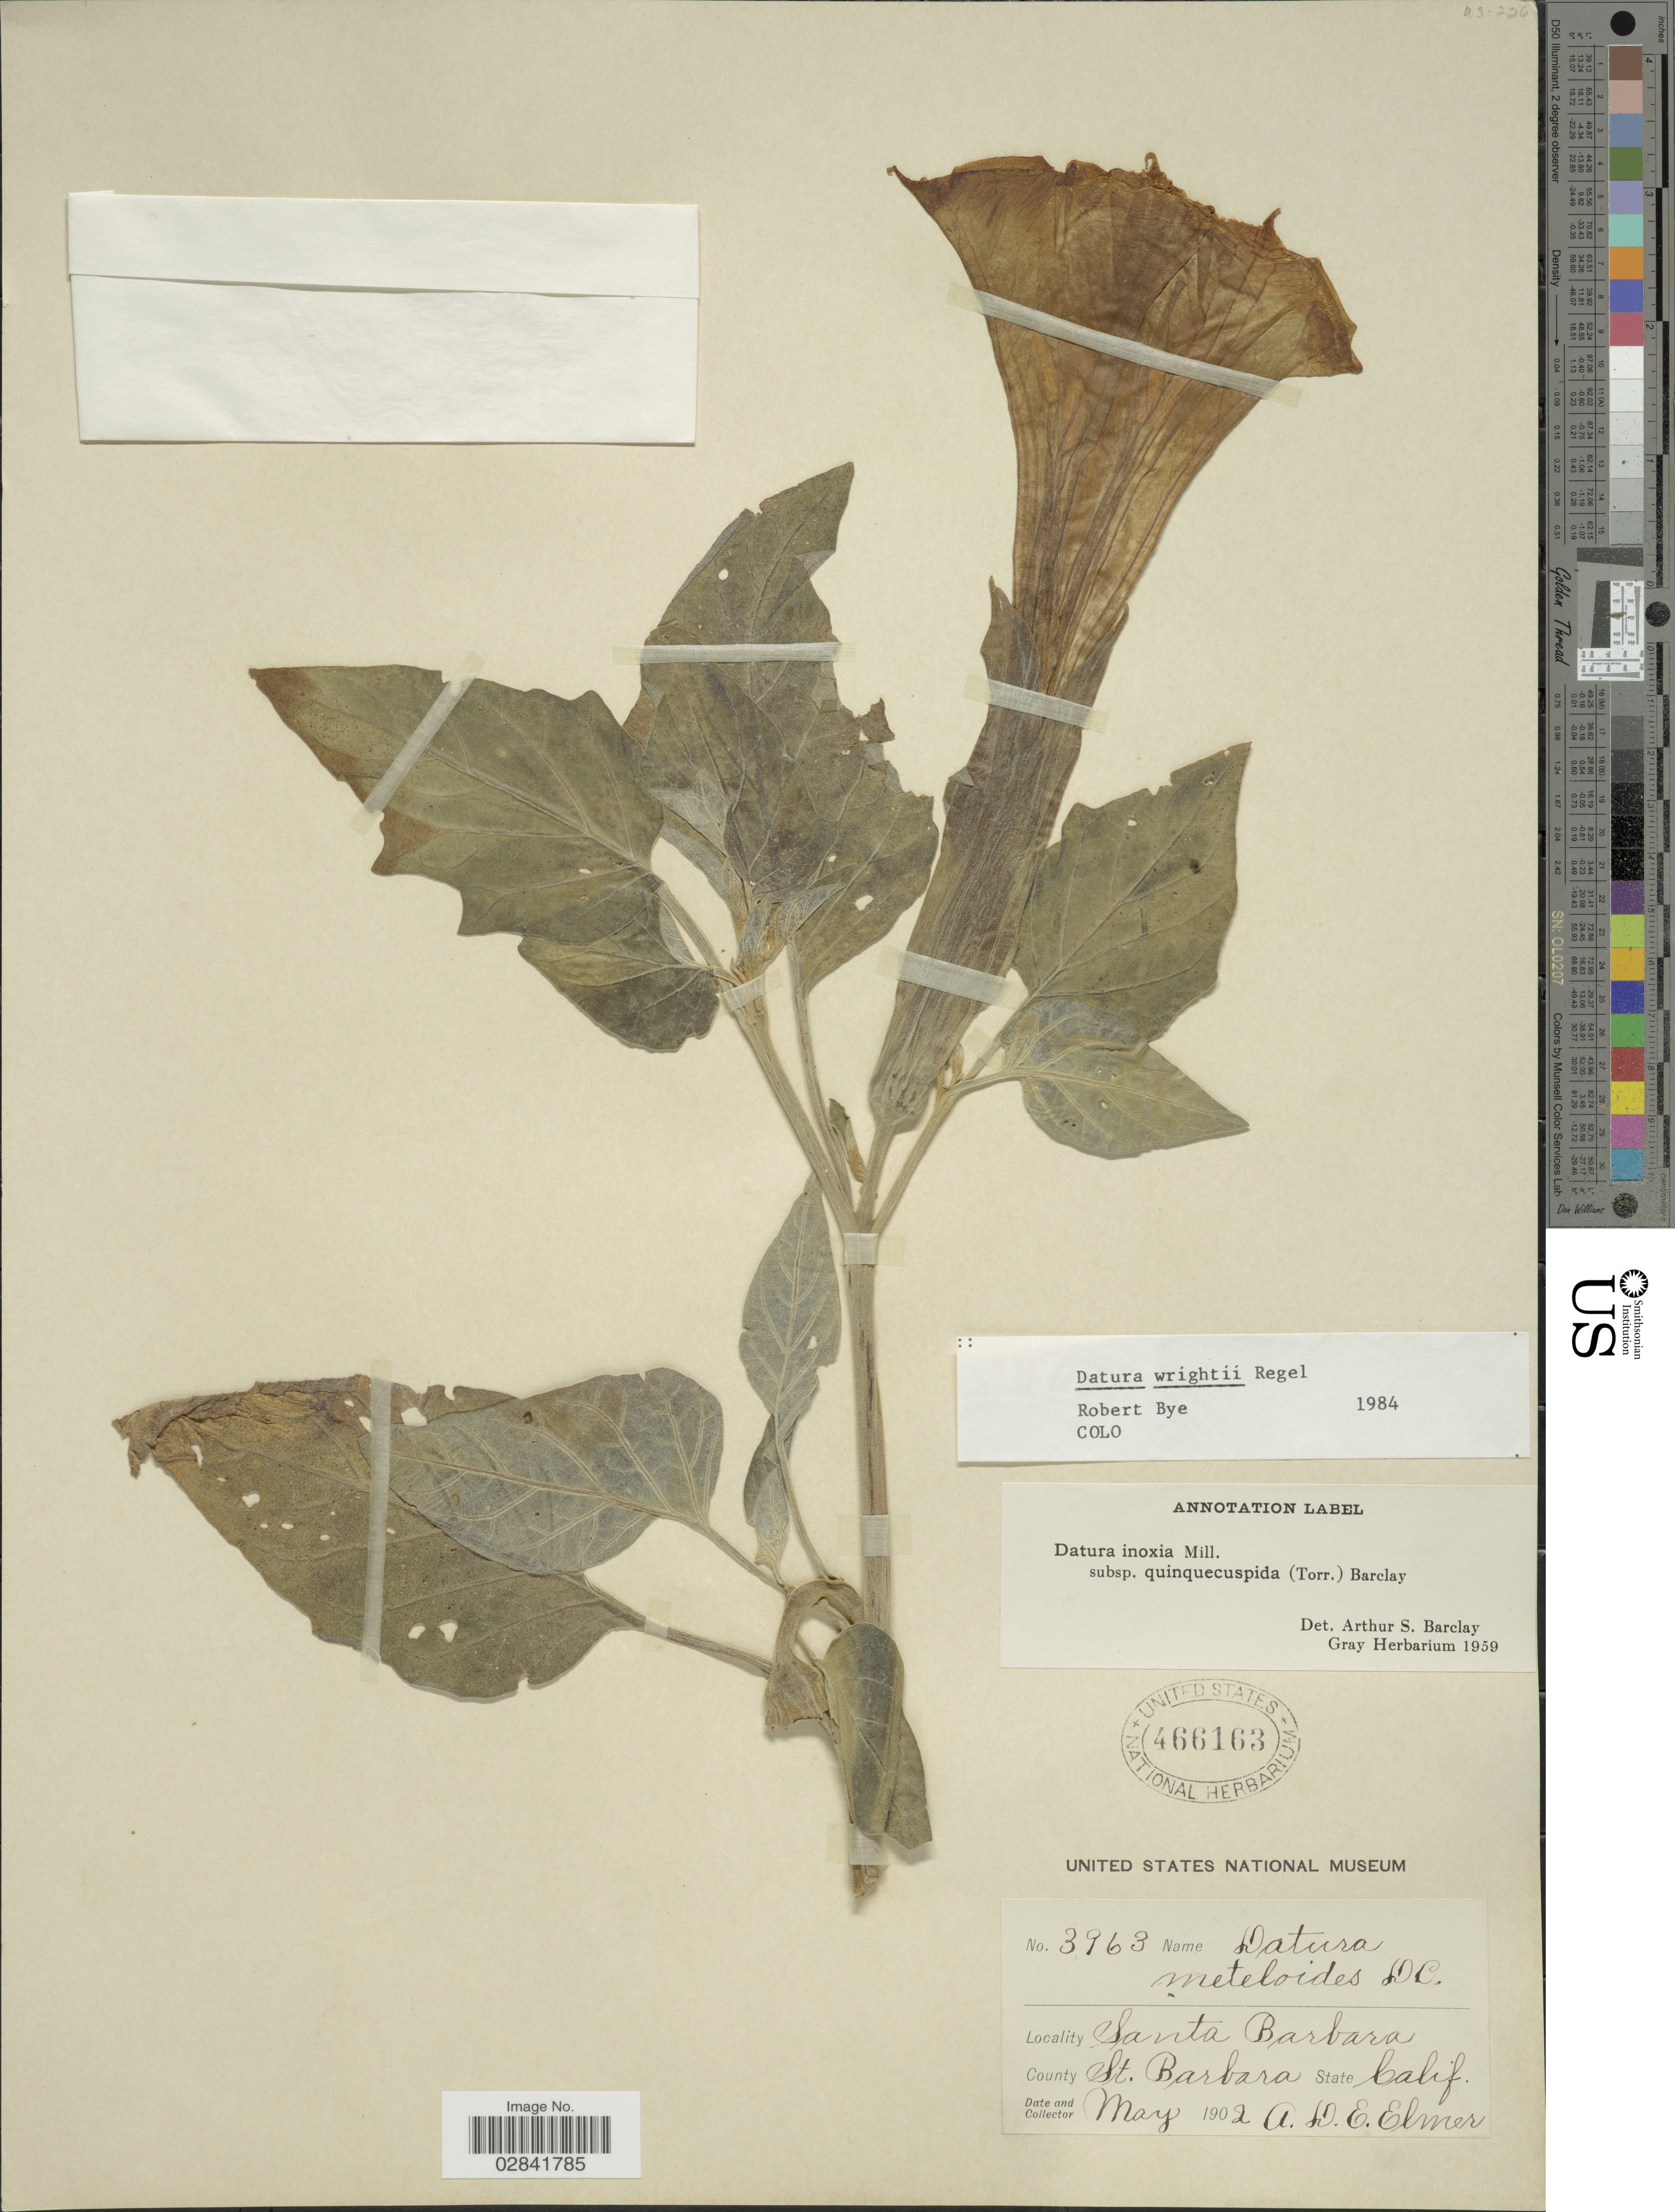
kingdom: Plantae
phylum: Tracheophyta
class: Magnoliopsida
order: Solanales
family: Solanaceae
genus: Datura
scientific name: Datura wrightii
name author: Regel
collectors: A. D. E. Elmer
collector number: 3963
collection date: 1902-05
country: United States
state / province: California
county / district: Santa Barbara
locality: Santa Barbara. County St. Barbara.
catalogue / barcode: US 466163